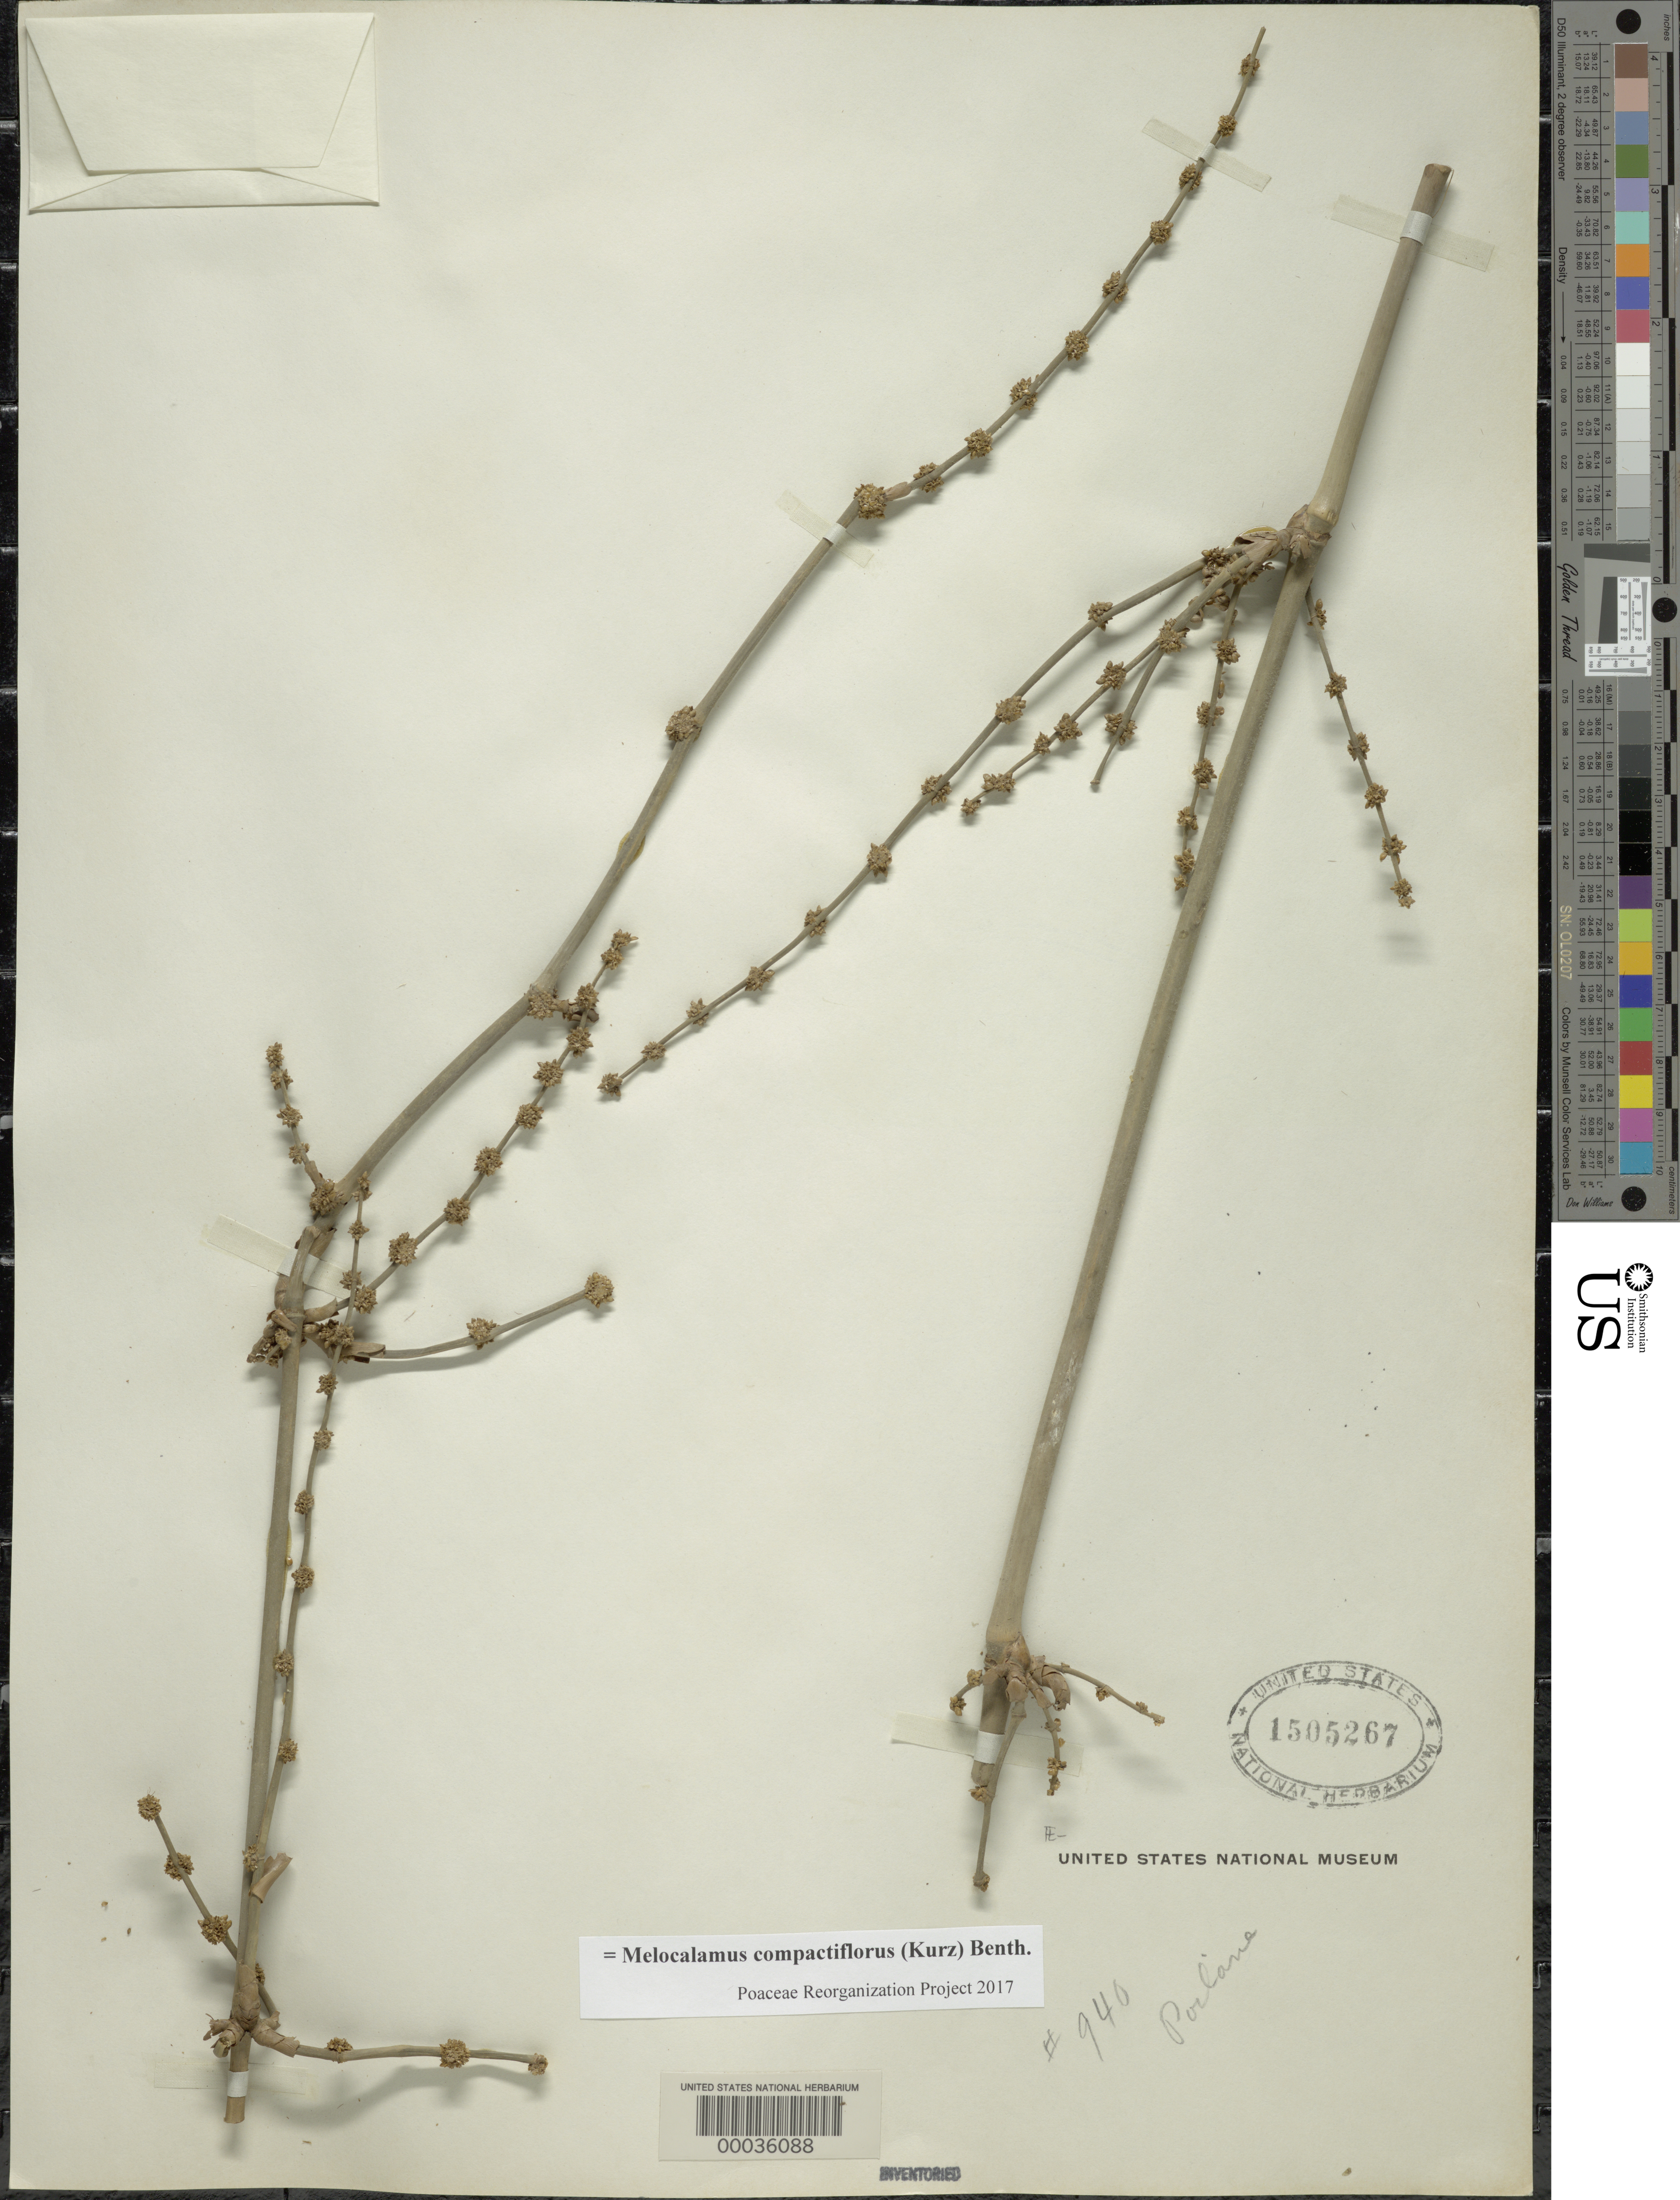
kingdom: Plantae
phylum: Tracheophyta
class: Liliopsida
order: Poales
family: Poaceae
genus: Melocalamus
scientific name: Melocalamus compactiflorus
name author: (Kurz) Benth.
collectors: -. Poilane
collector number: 940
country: Vietnam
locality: Annam (Indo China)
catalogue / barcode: US 1505267